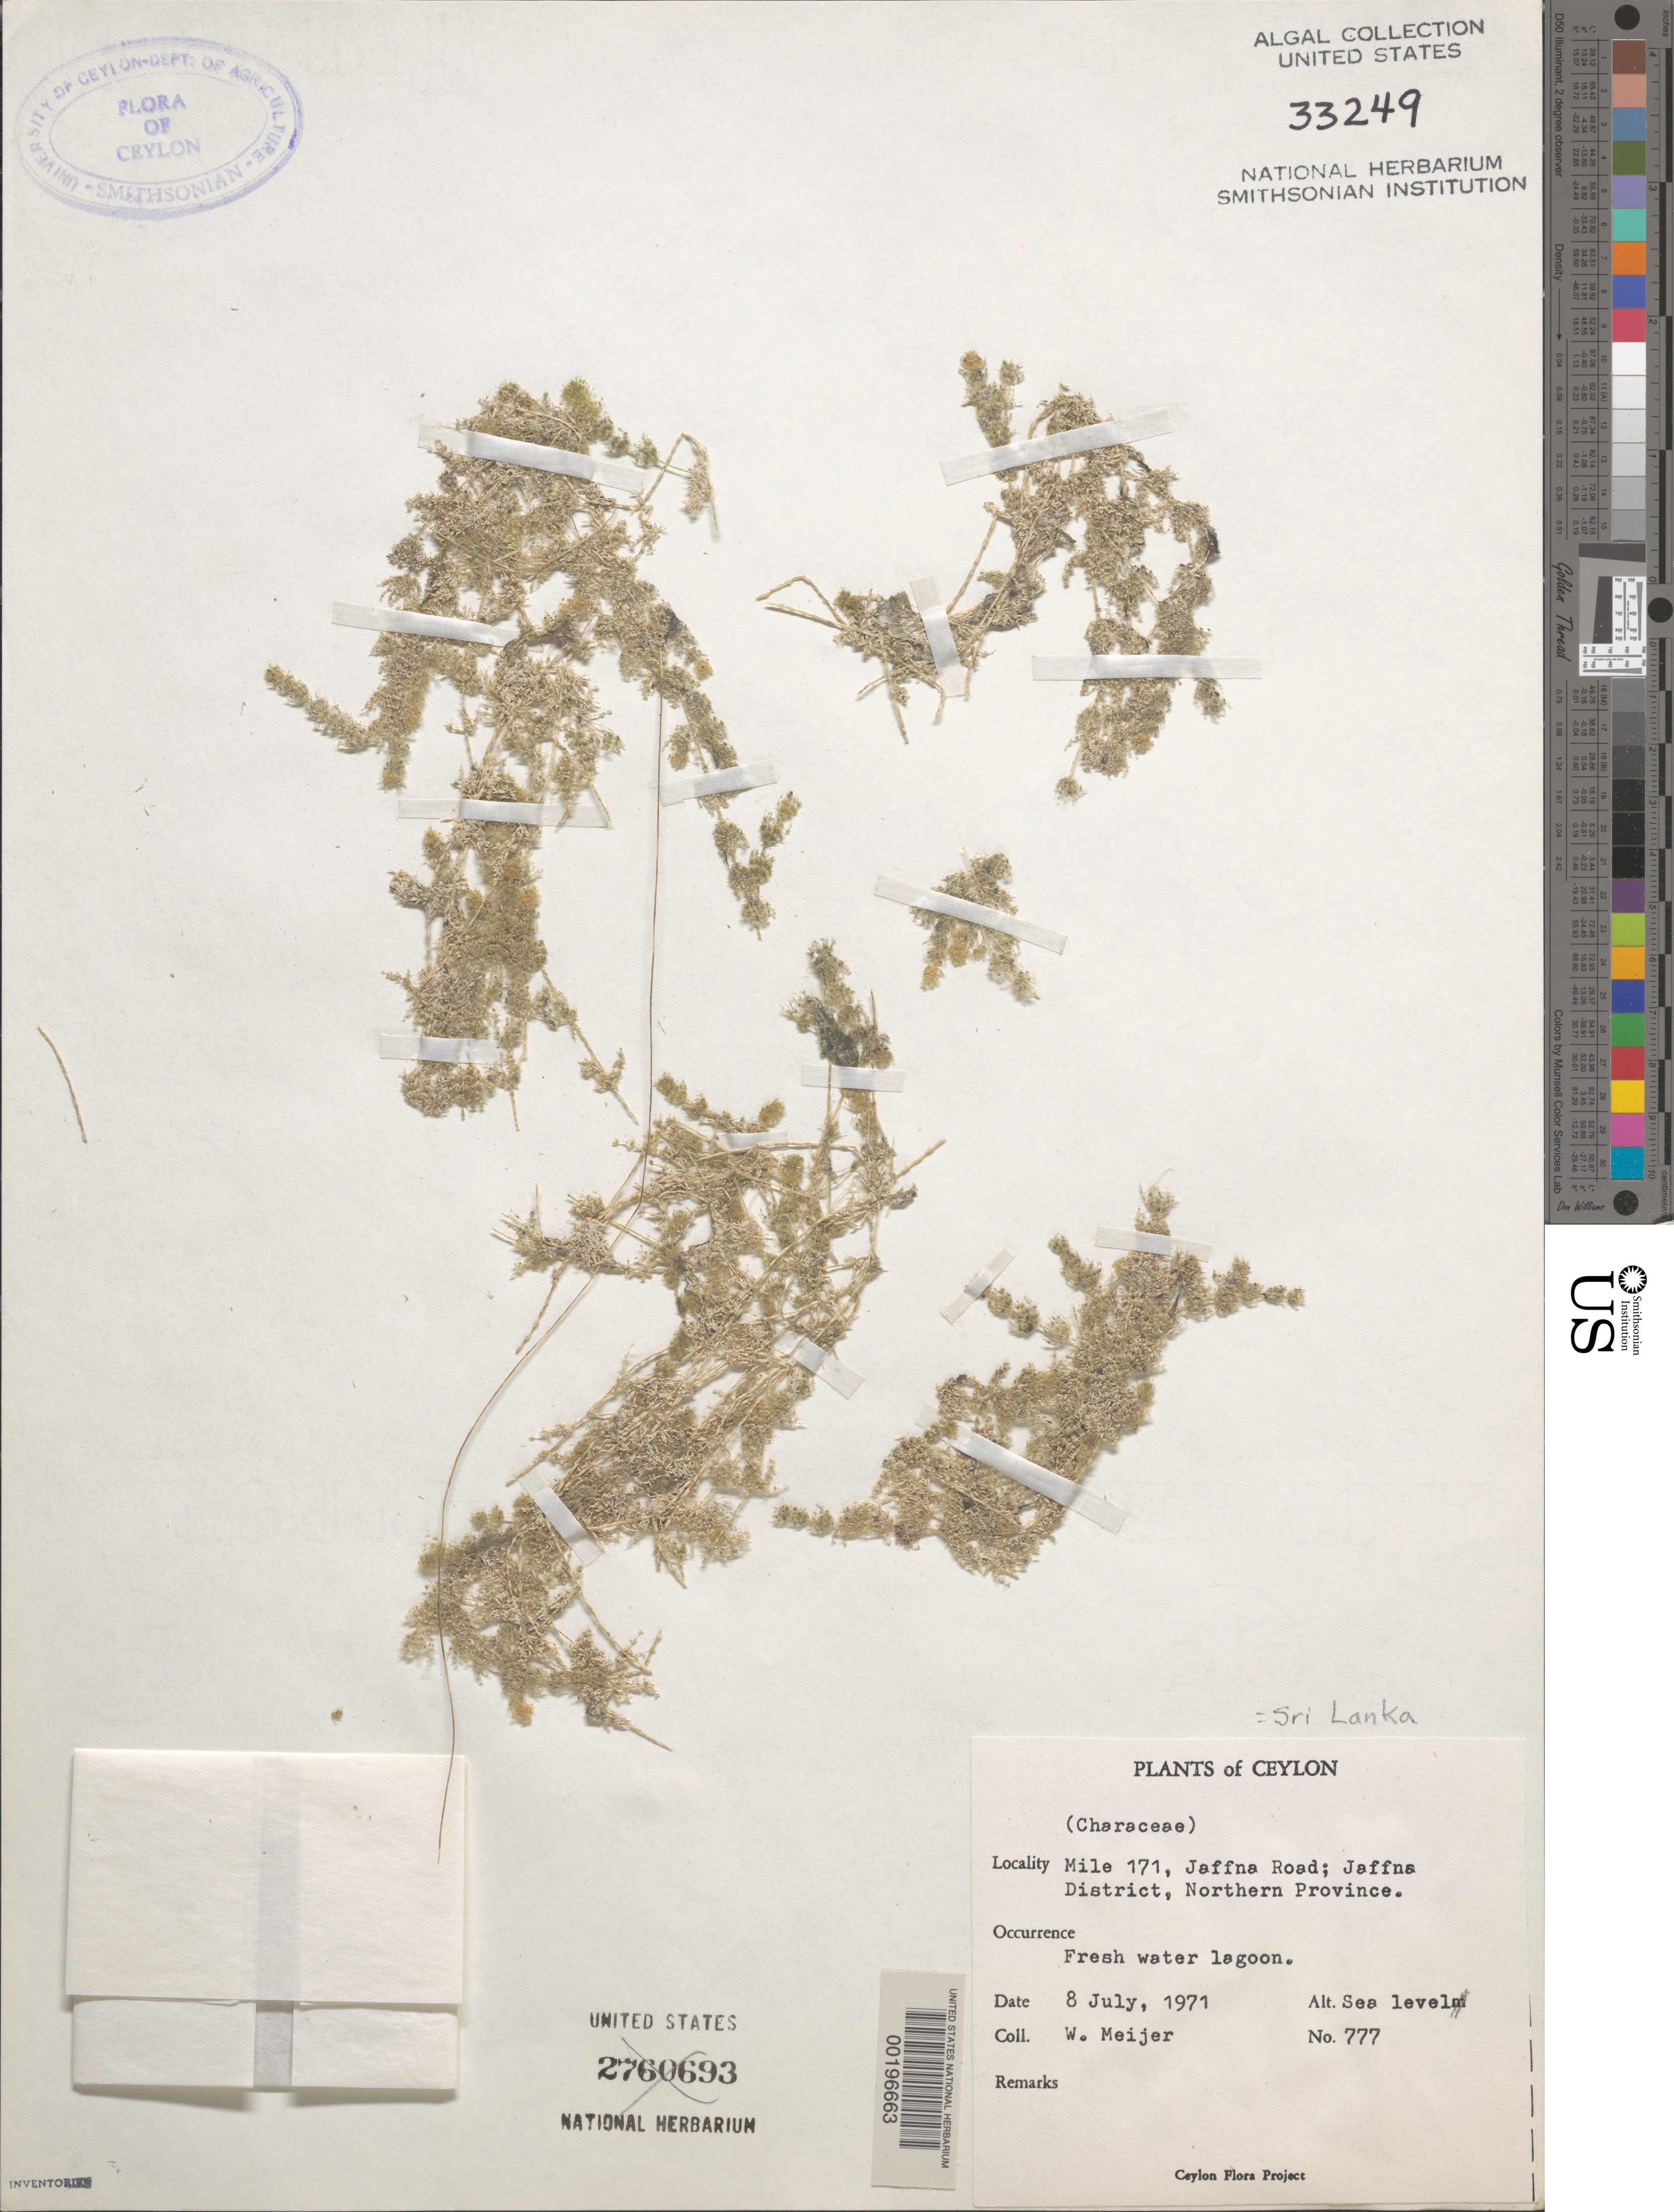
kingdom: Plantae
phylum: Charophyta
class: Charophyceae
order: Charales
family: Characeae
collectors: W. Meijer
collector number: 777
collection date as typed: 08 Jul 1971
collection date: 1971-07-08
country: Sri Lanka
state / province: Northern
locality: Jaffna road, mile 171, jaffna district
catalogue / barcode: US 33249